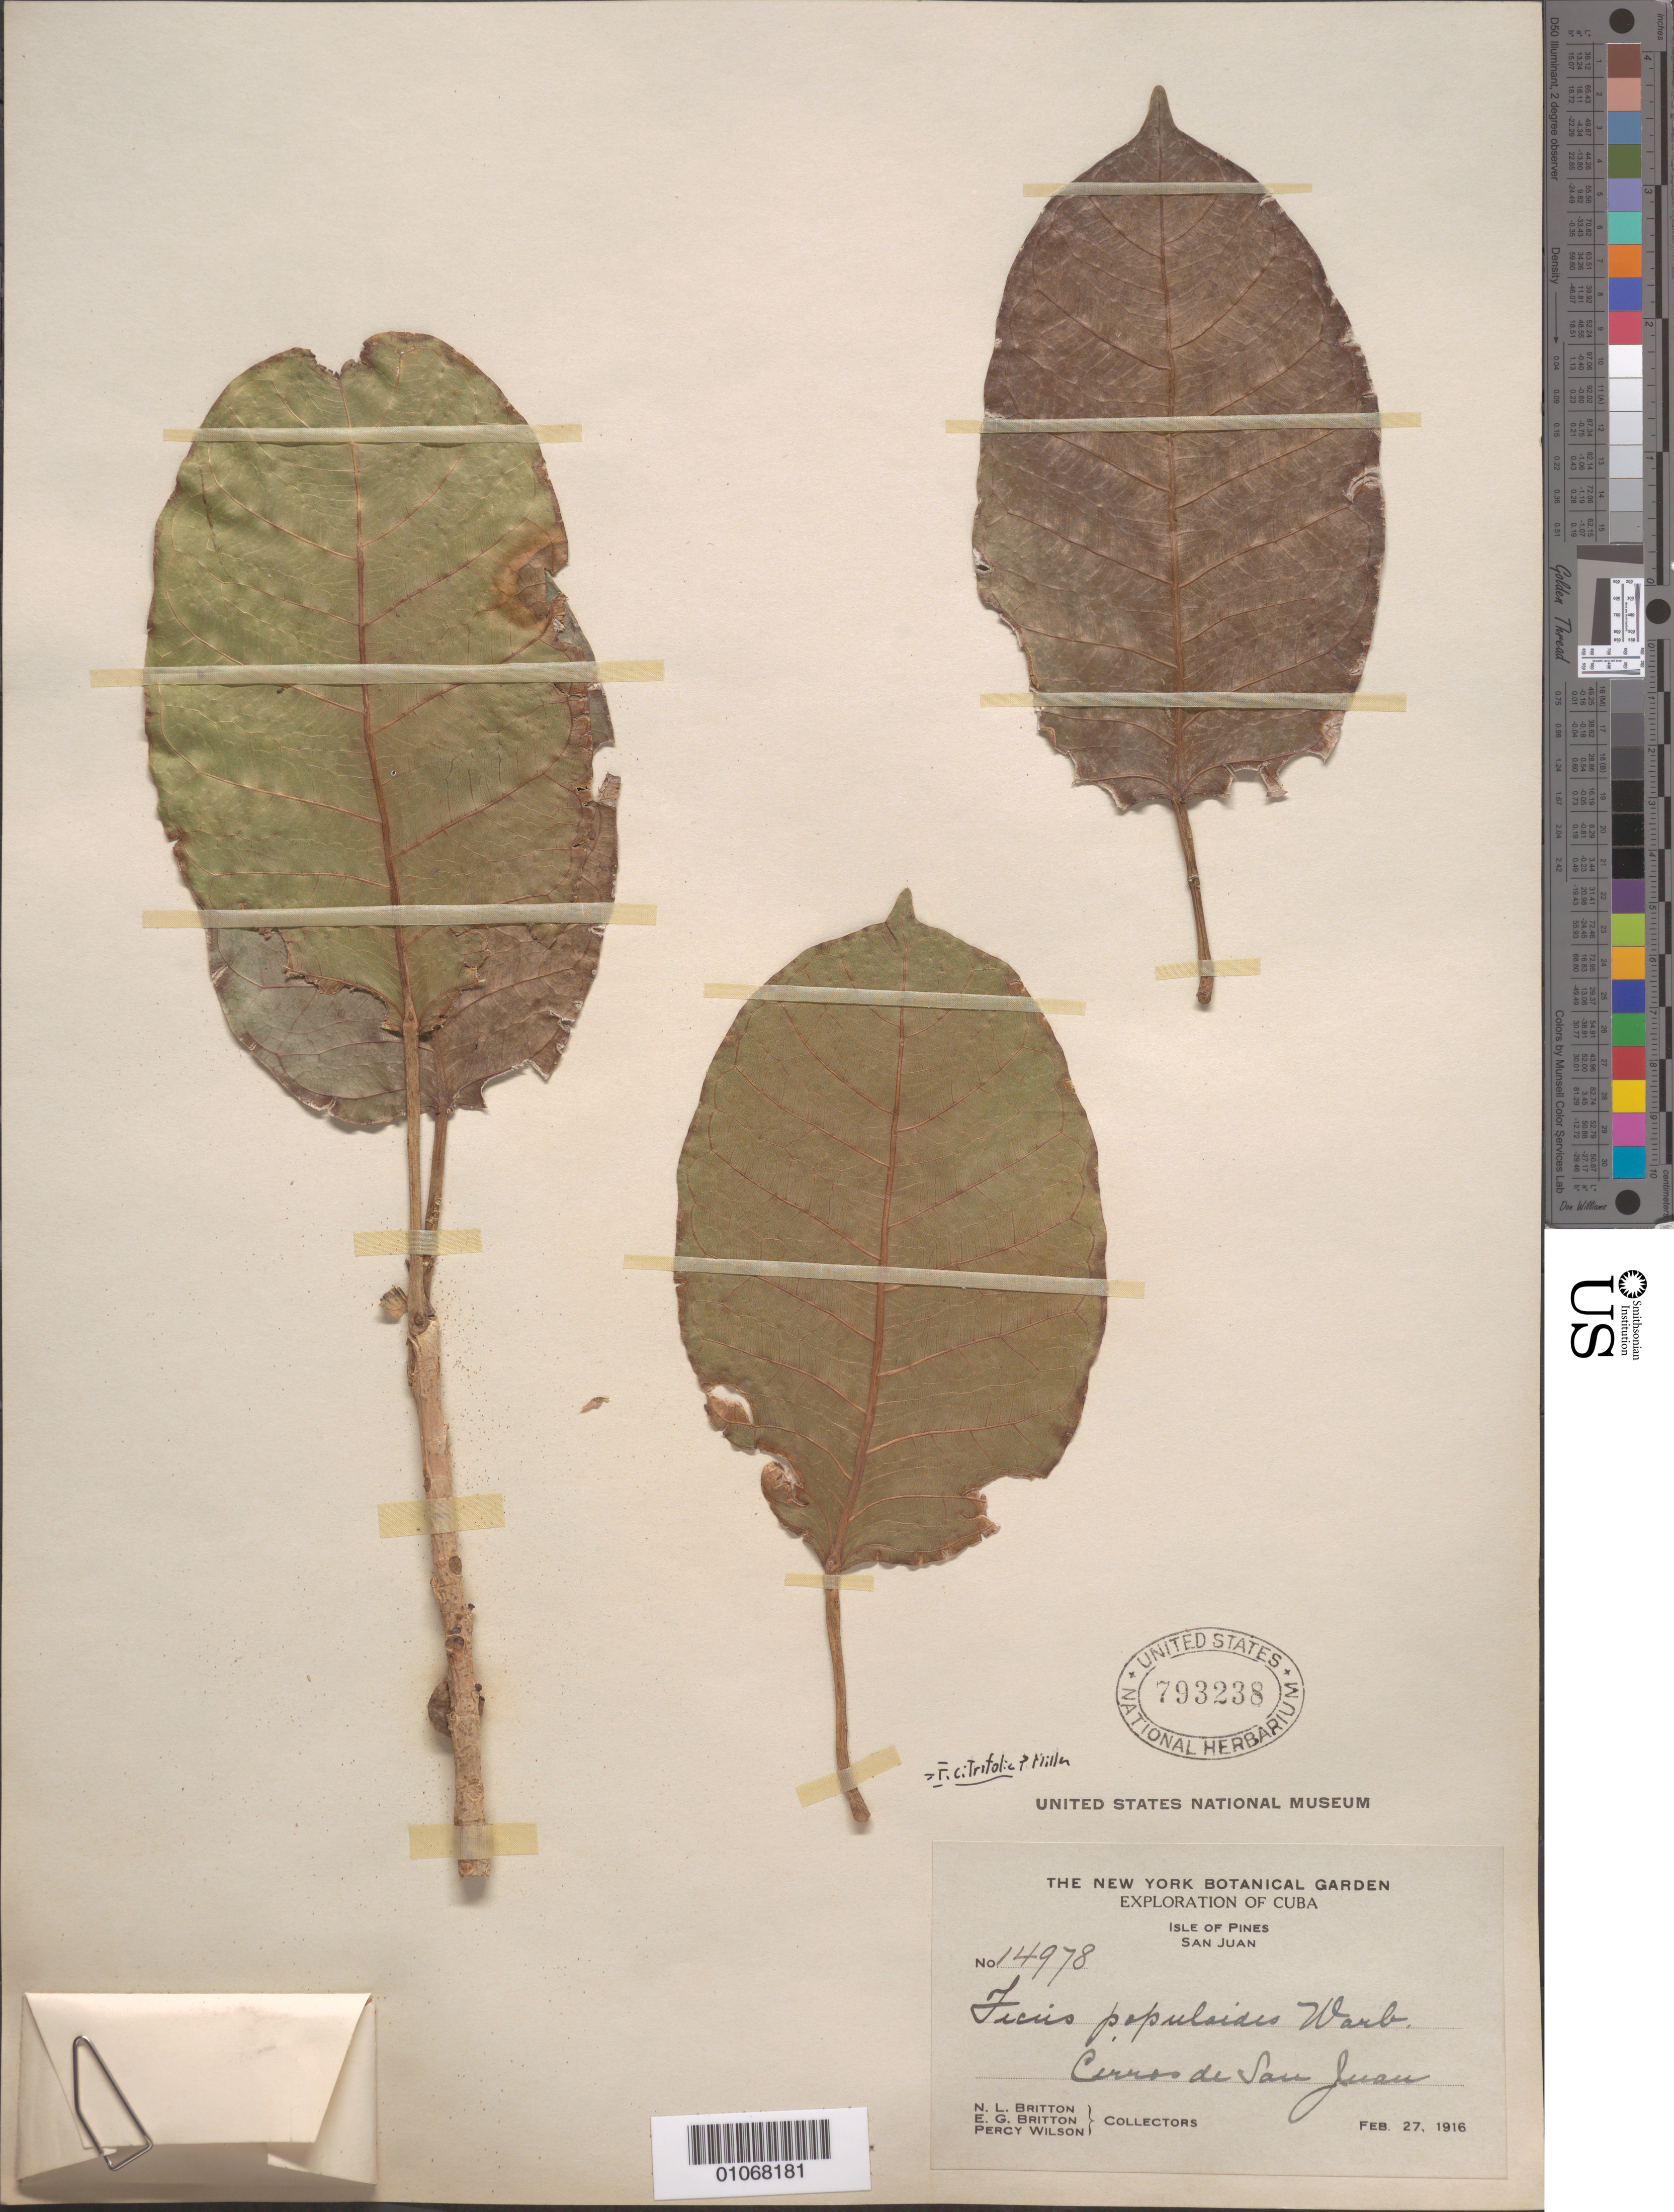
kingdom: Plantae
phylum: Tracheophyta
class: Magnoliopsida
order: Rosales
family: Moraceae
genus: Ficus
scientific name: Ficus citrifolia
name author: Mill.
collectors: N. Britton, E. G. Britton & P. Wilson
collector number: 14978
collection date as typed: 27 Feb 1916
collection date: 1916-02-27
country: Cuba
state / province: Isla de La Juventud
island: Isla de la Juventud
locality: Isle of Pines, Cerros de San Juan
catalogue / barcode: US 793238